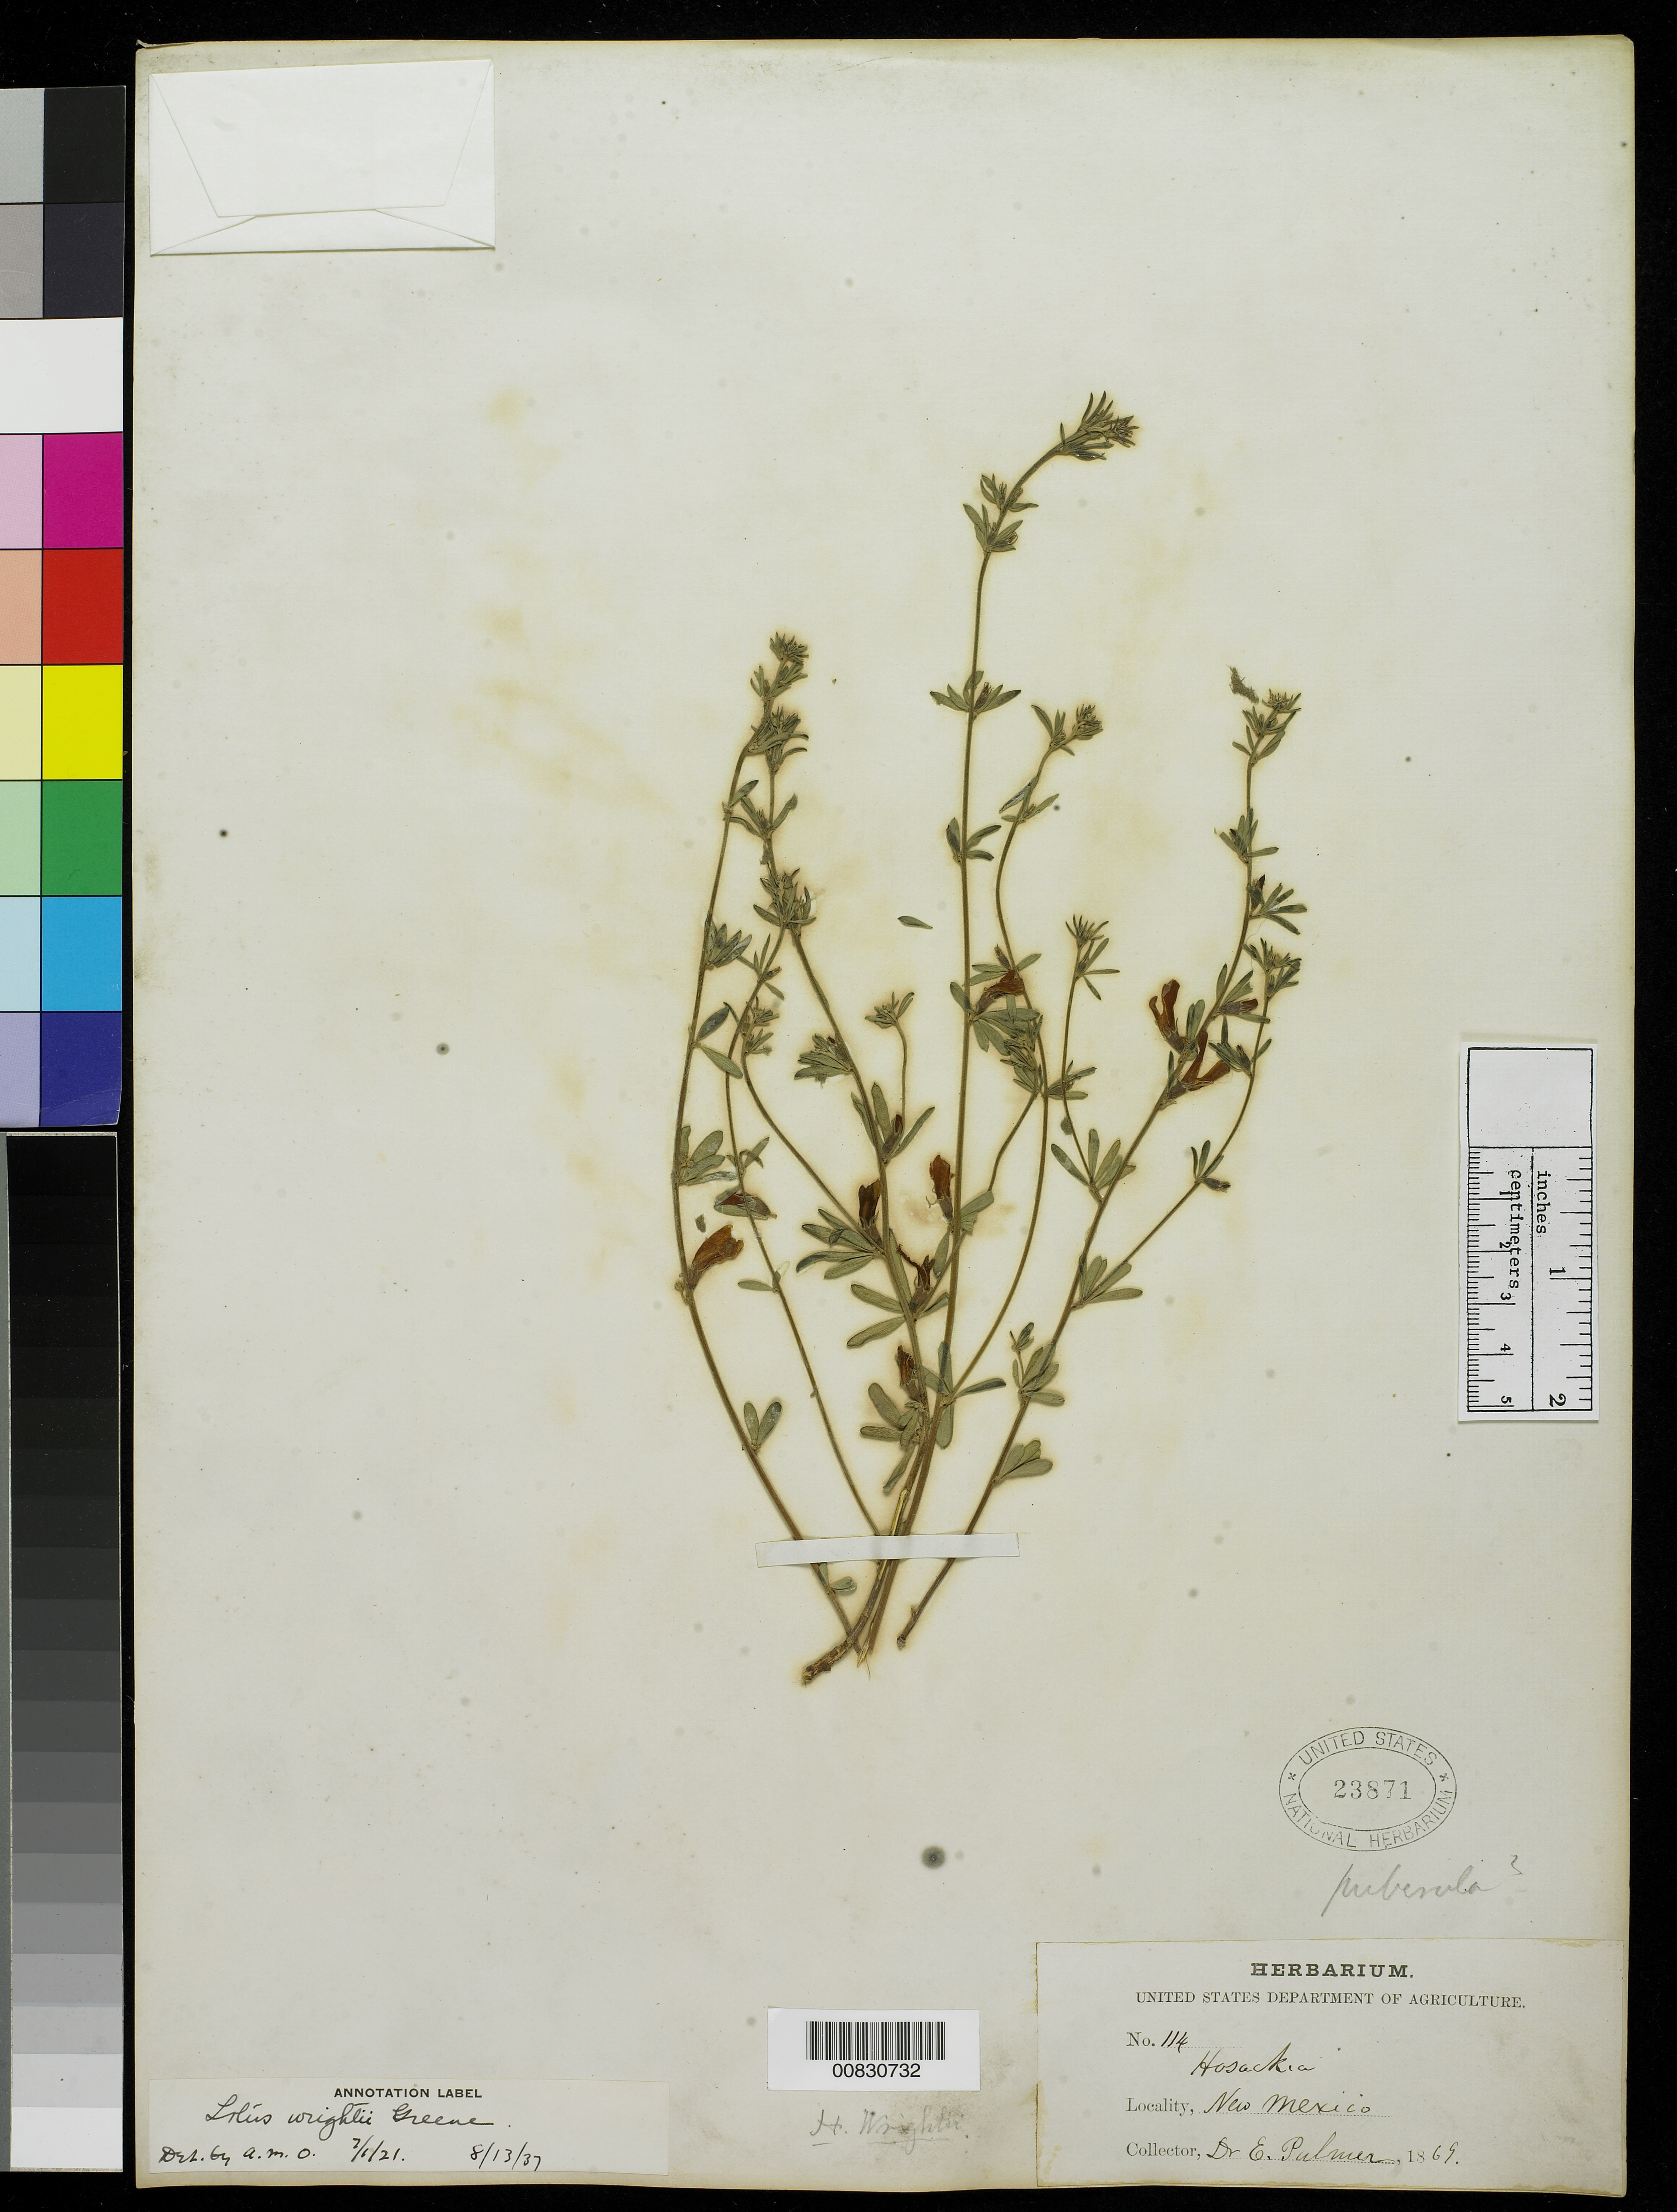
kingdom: Plantae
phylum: Tracheophyta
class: Magnoliopsida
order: Fabales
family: Fabaceae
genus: Ottleya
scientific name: Ottleya wrightii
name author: (A. Gray) D.D. Sokoloff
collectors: E. Palmer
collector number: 114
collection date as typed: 1869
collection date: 1869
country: United States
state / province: New Mexico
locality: New Mexico.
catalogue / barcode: US 23871